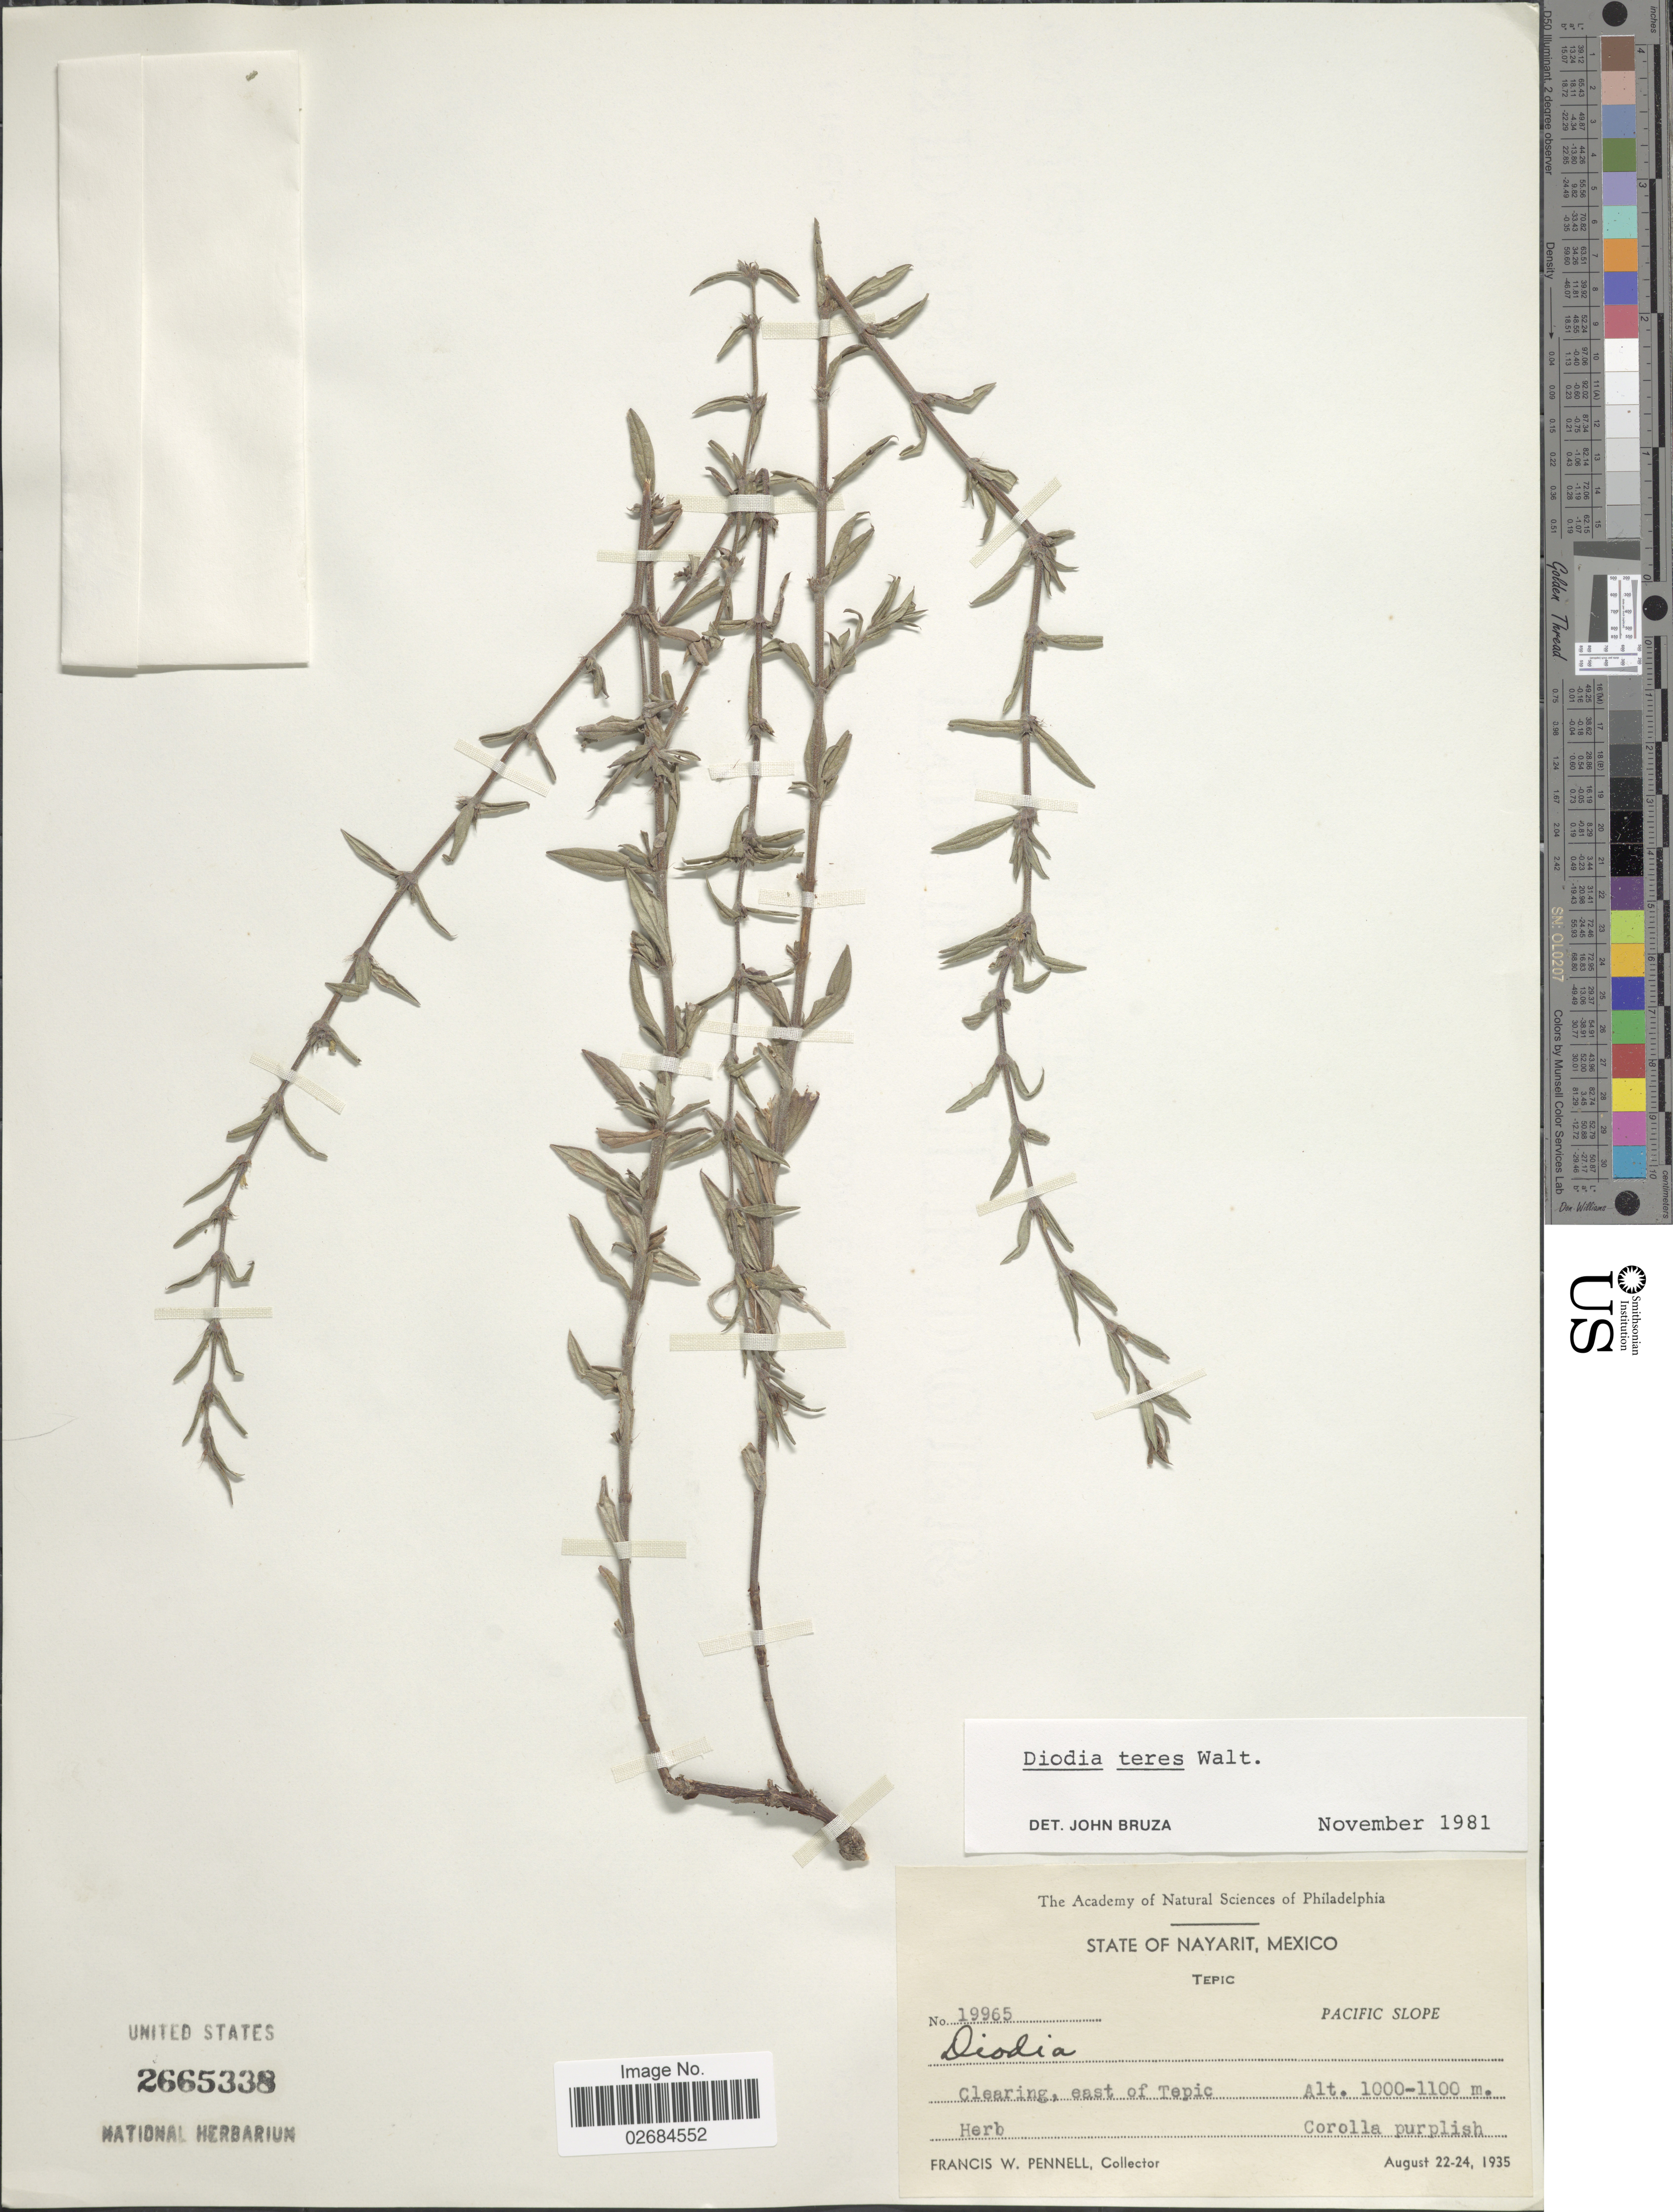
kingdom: Plantae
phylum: Tracheophyta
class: Magnoliopsida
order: Gentianales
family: Rubiaceae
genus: Diodia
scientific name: Diodia teres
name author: Walter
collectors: F. W. Pennell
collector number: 19965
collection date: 1935-08-22/1935-08-24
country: Mexico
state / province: Nayarit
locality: Tepic. Pacific Slope. east of Tepic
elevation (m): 1000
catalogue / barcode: US 2665338